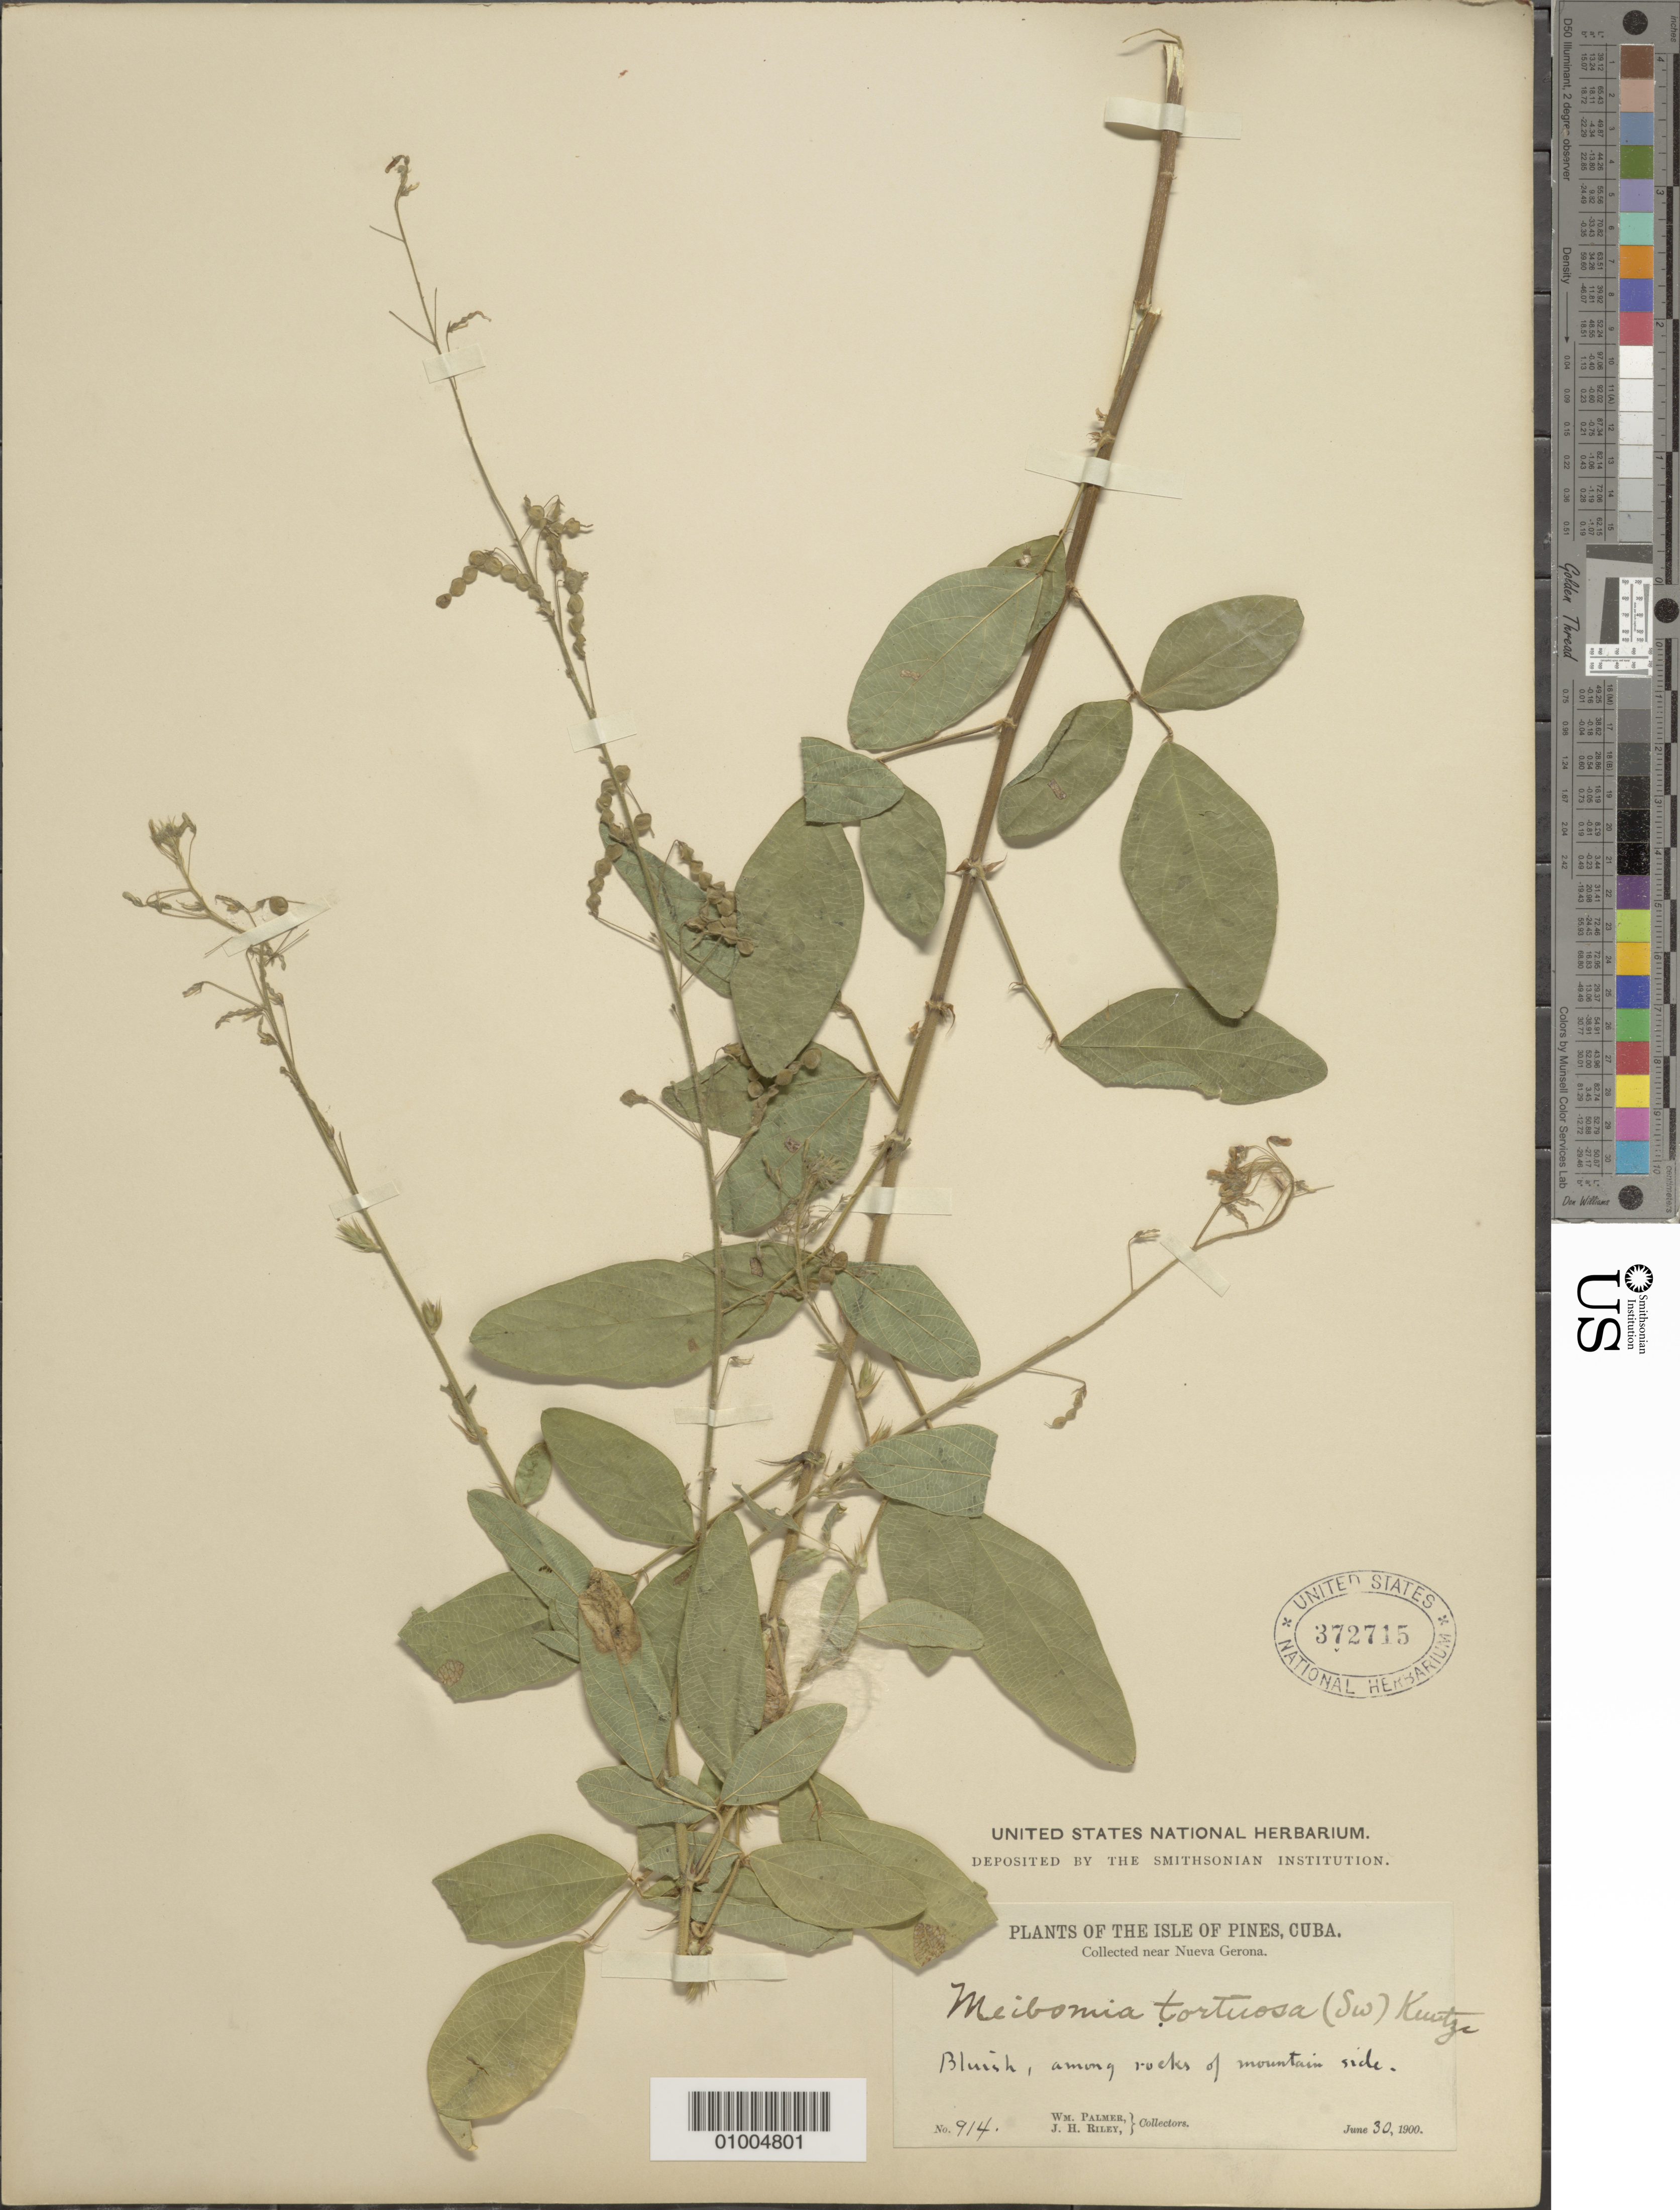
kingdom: Plantae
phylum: Tracheophyta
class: Magnoliopsida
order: Fabales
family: Fabaceae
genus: Desmodium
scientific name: Desmodium tortuosum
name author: (Sw.) DC.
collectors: W. Palmer & J. C. Riley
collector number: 914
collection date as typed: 30 Jun 1900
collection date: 1900-06-30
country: Cuba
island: Isla de la Juventud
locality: Isle of Pines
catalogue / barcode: US 372715